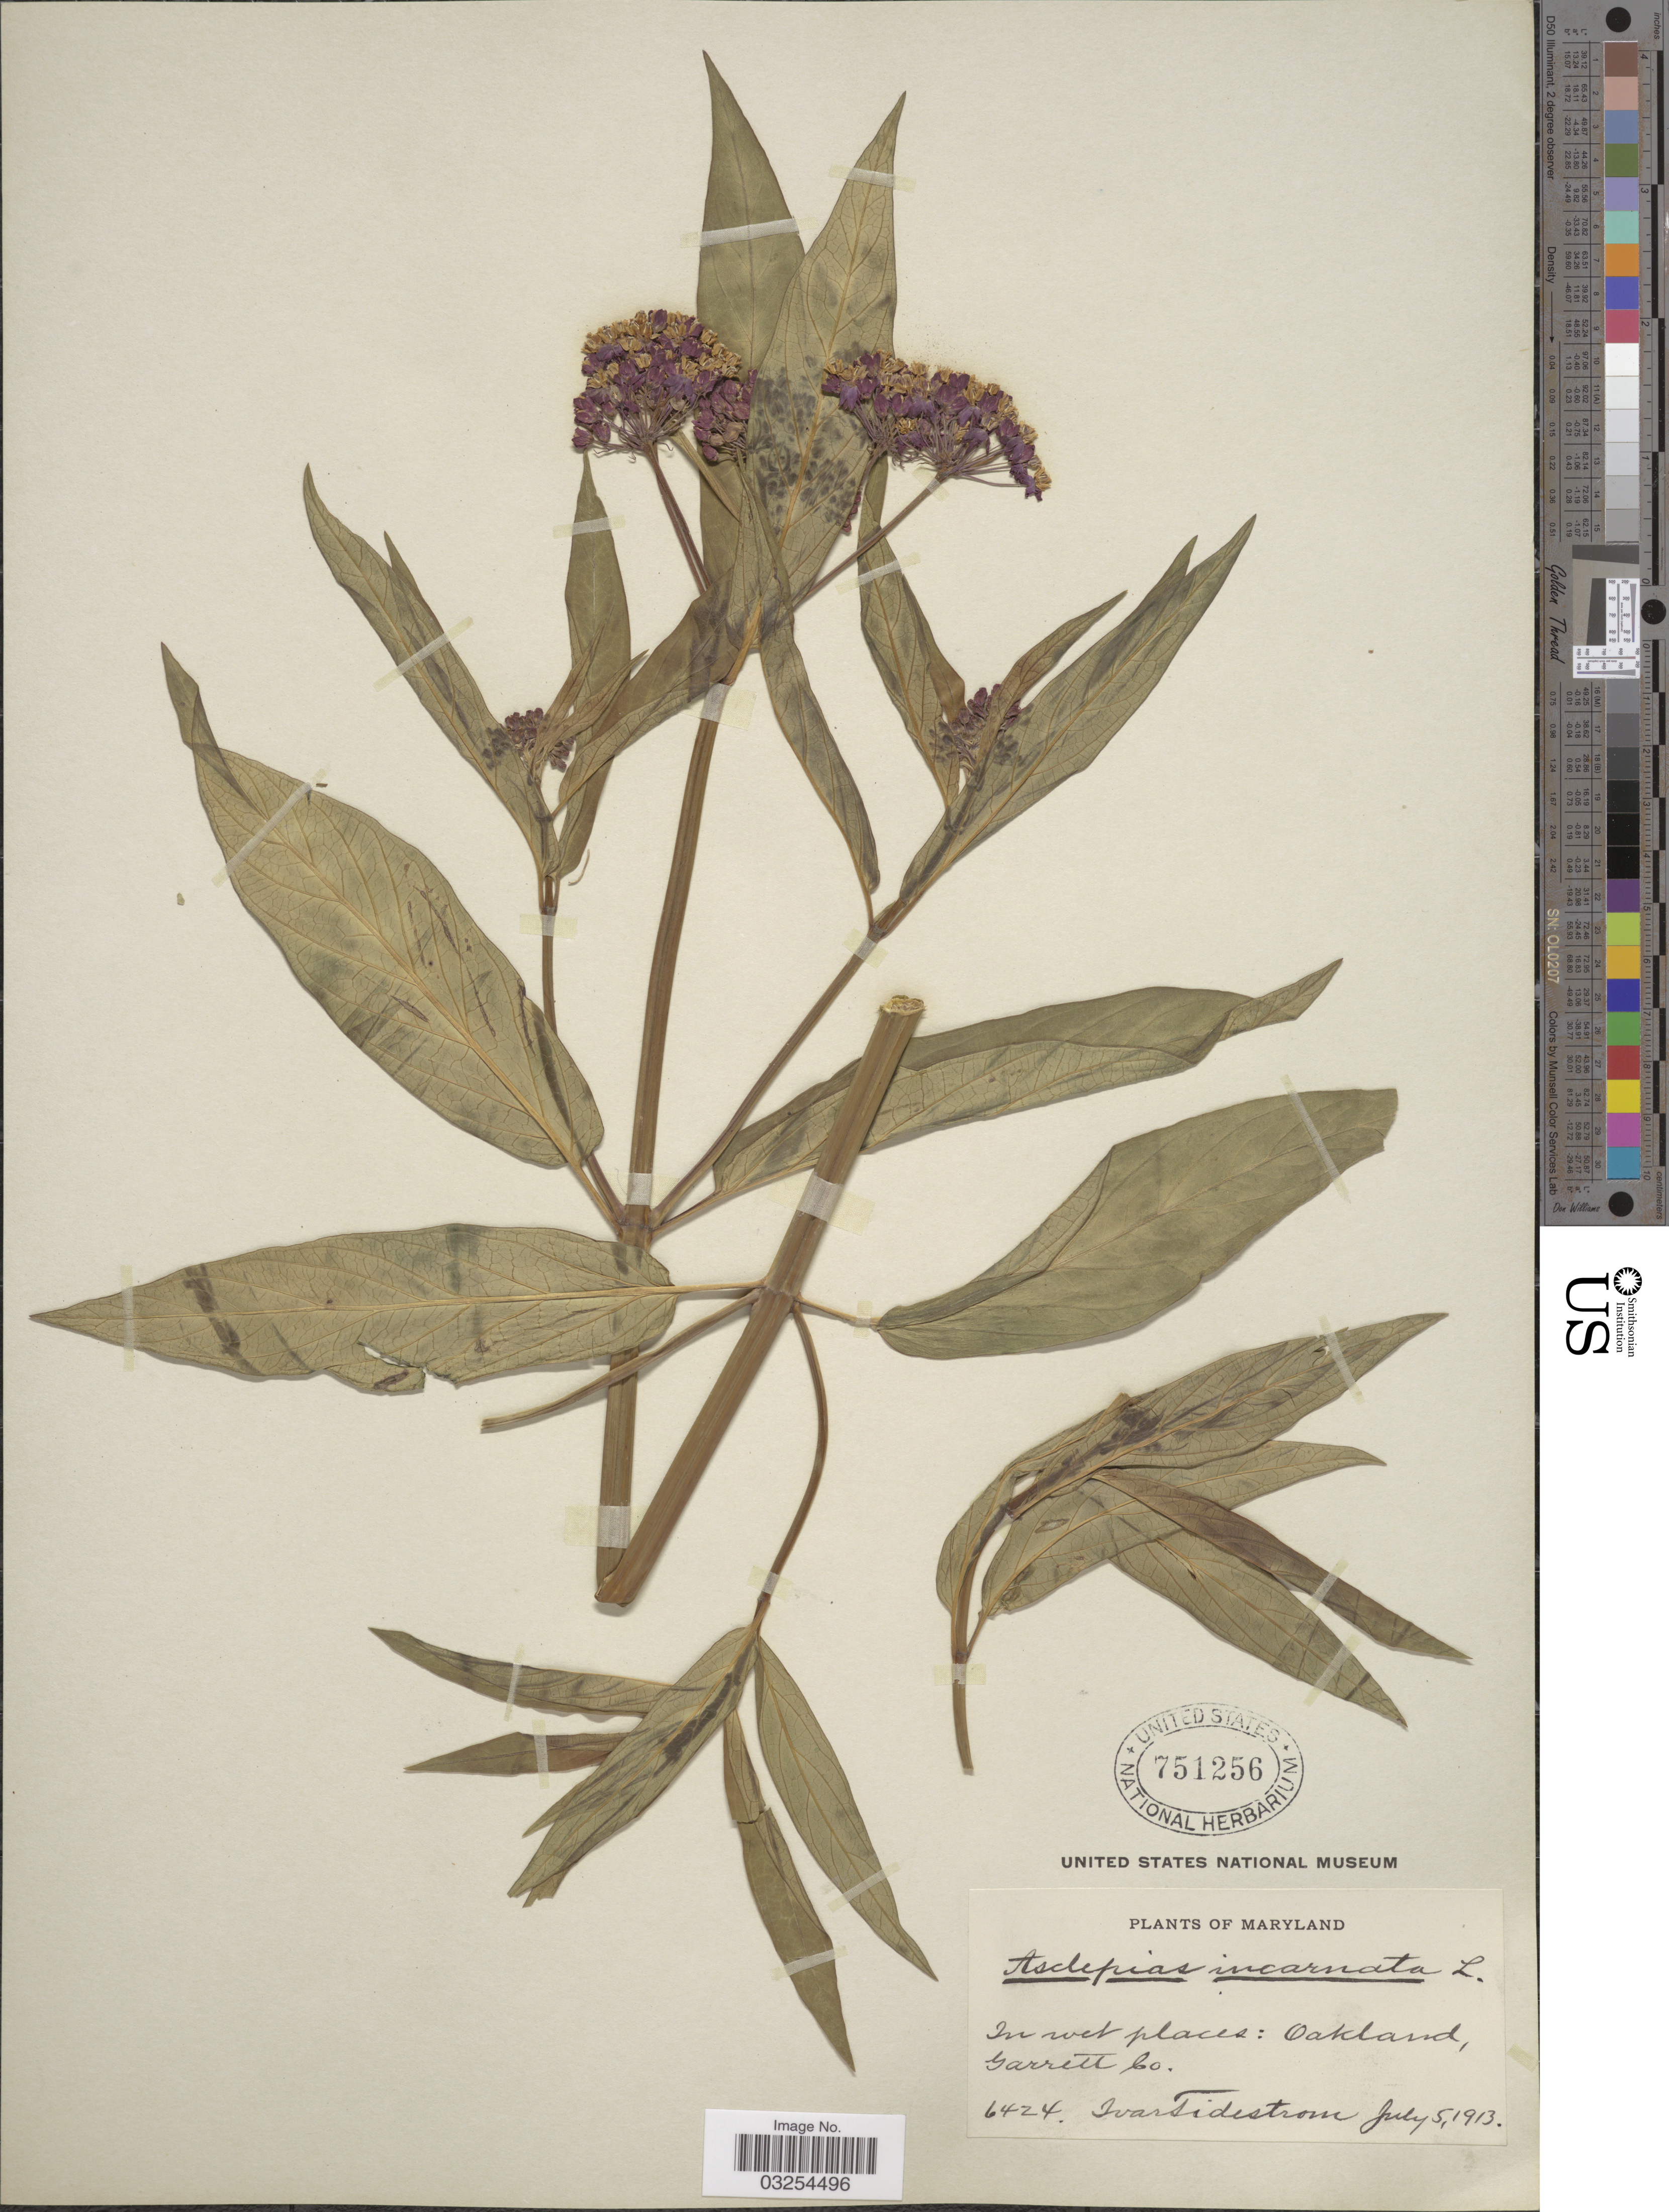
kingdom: Plantae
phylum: Tracheophyta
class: Magnoliopsida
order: Gentianales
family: Apocynaceae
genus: Asclepias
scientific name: Asclepias incarnata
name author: L.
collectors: I. F. Tidestrom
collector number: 6424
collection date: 1913-07-05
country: United States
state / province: Maryland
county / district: Garrett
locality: Oakland, Garrett Co.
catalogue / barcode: US 751256